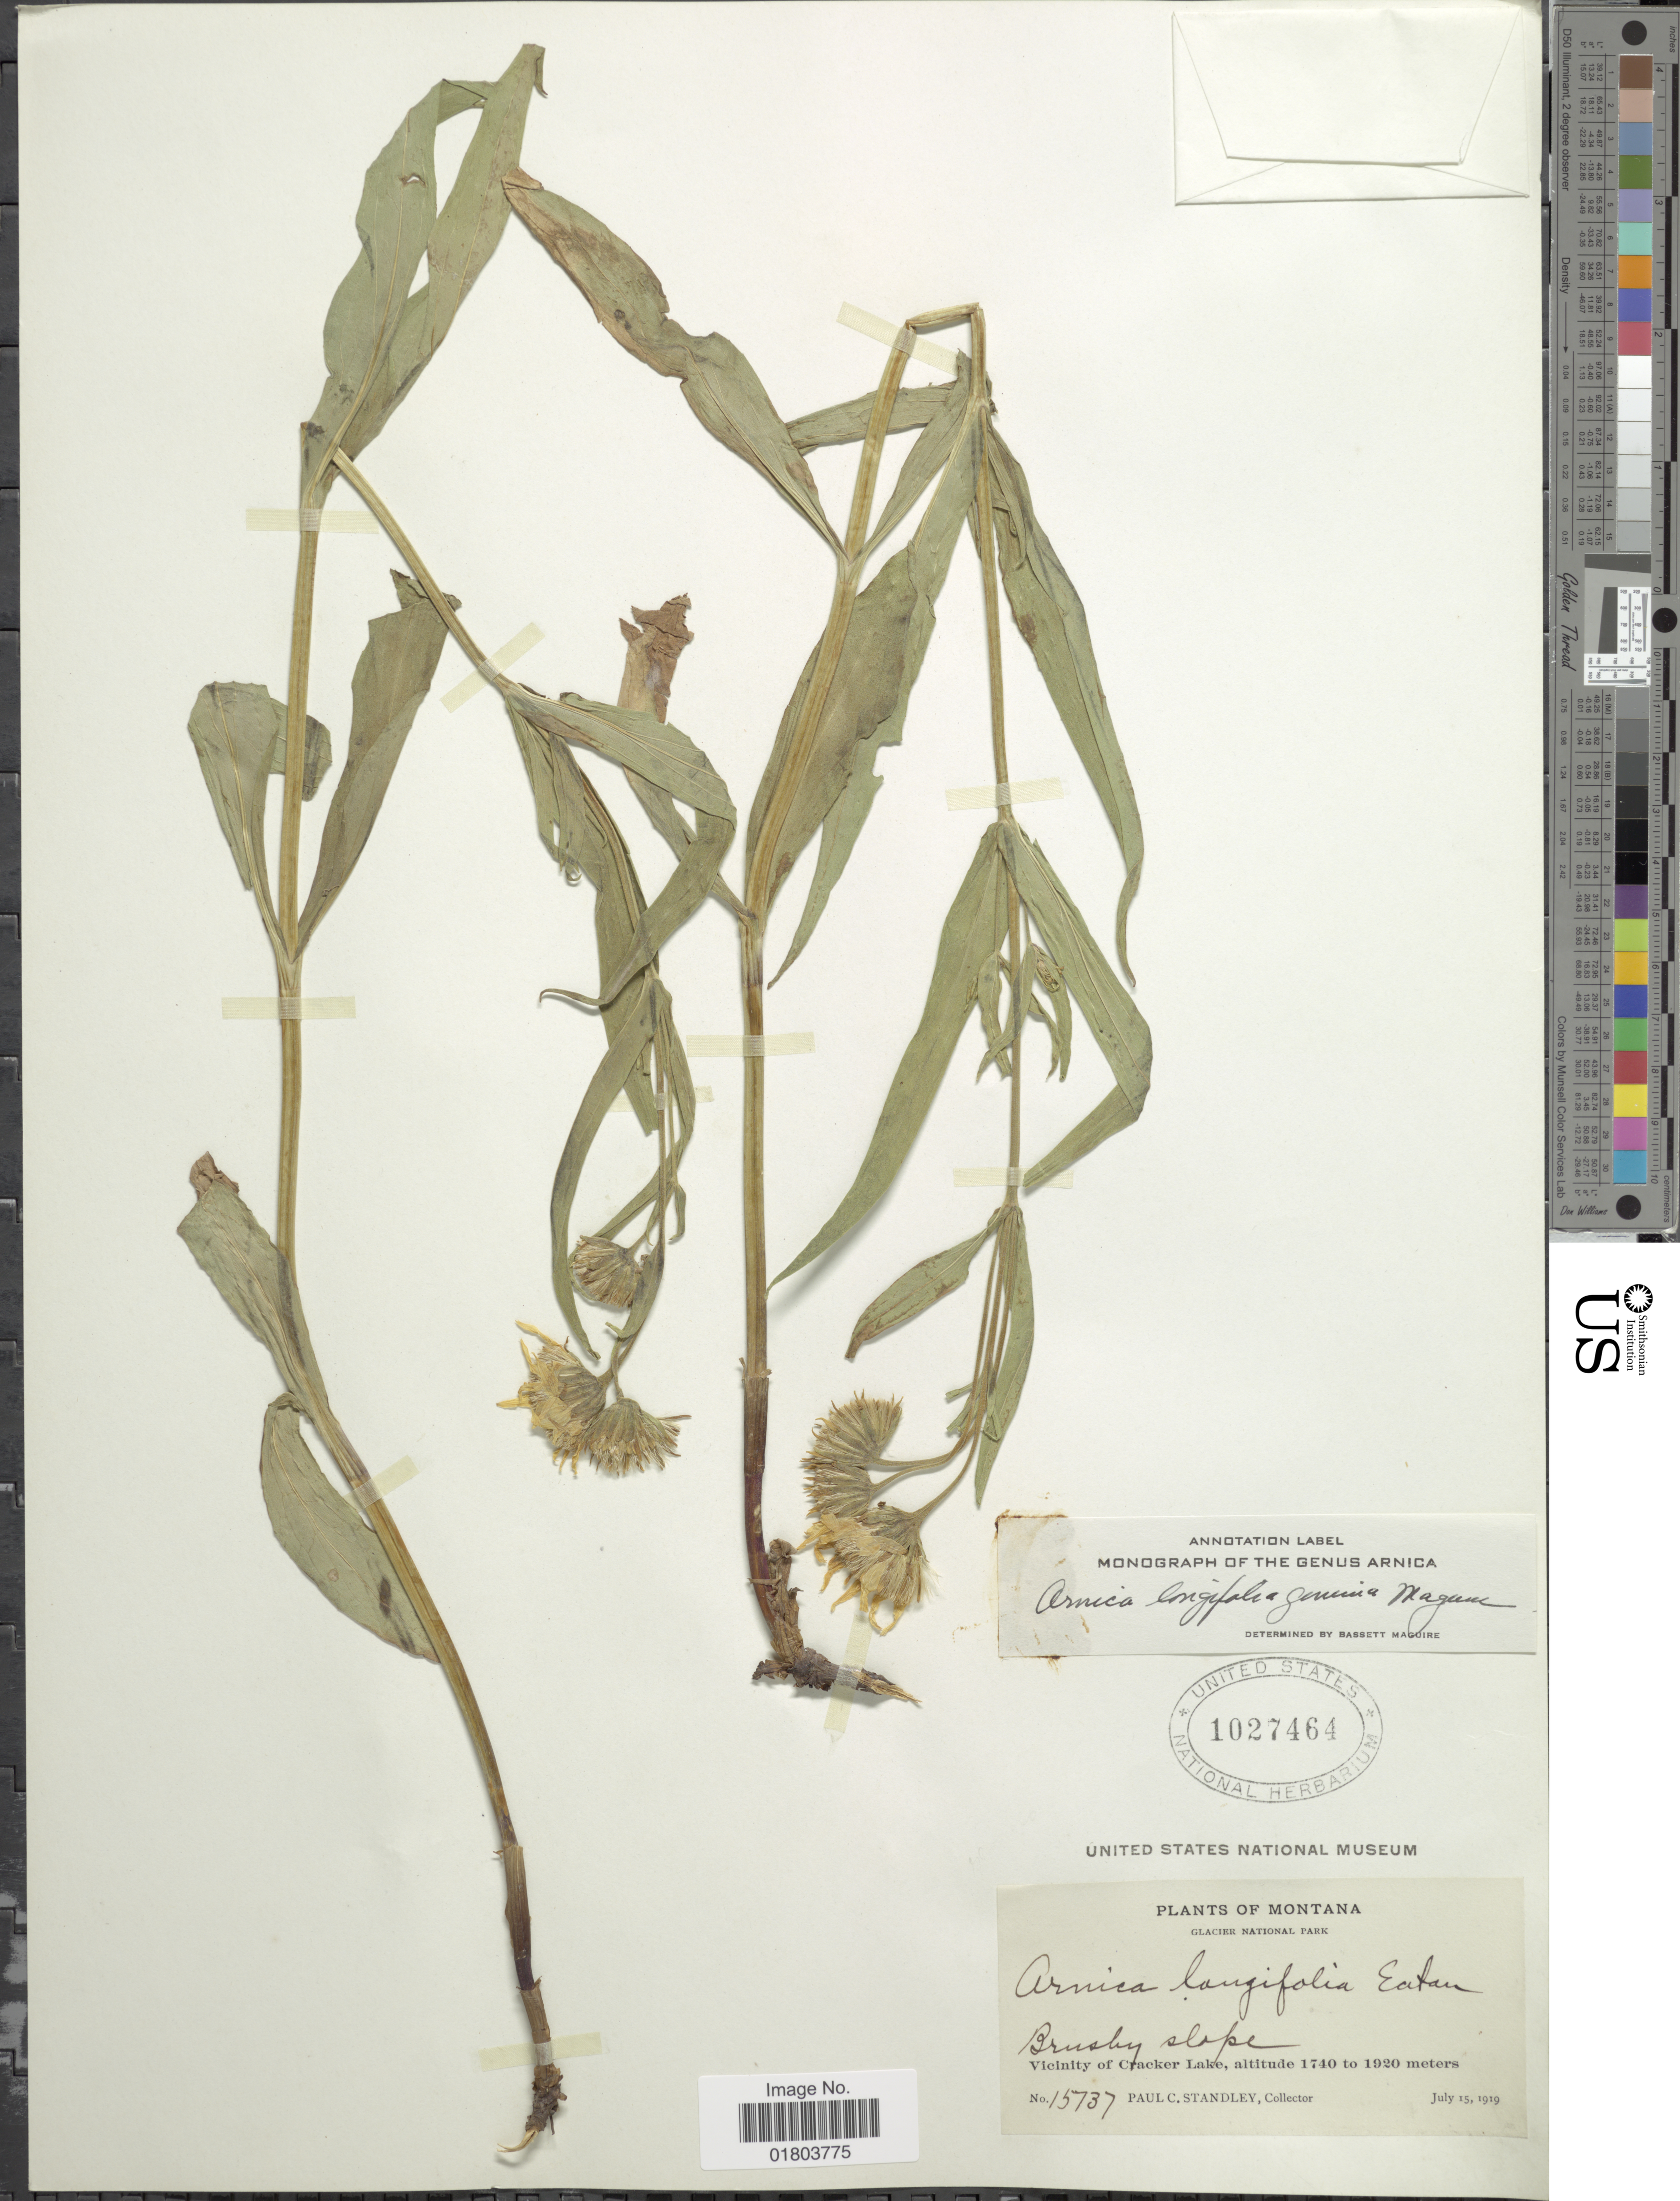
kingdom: Plantae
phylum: Tracheophyta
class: Magnoliopsida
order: Asterales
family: Asteraceae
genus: Arnica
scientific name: Arnica longifolia subsp. genuina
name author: Maguire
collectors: P. C. Standley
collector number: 15737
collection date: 1919-07-15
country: United States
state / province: Montana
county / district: Glacier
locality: Glacier National Park, Brushy slope, Vicinity of Cracker Lake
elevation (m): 1740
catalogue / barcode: US 1027464